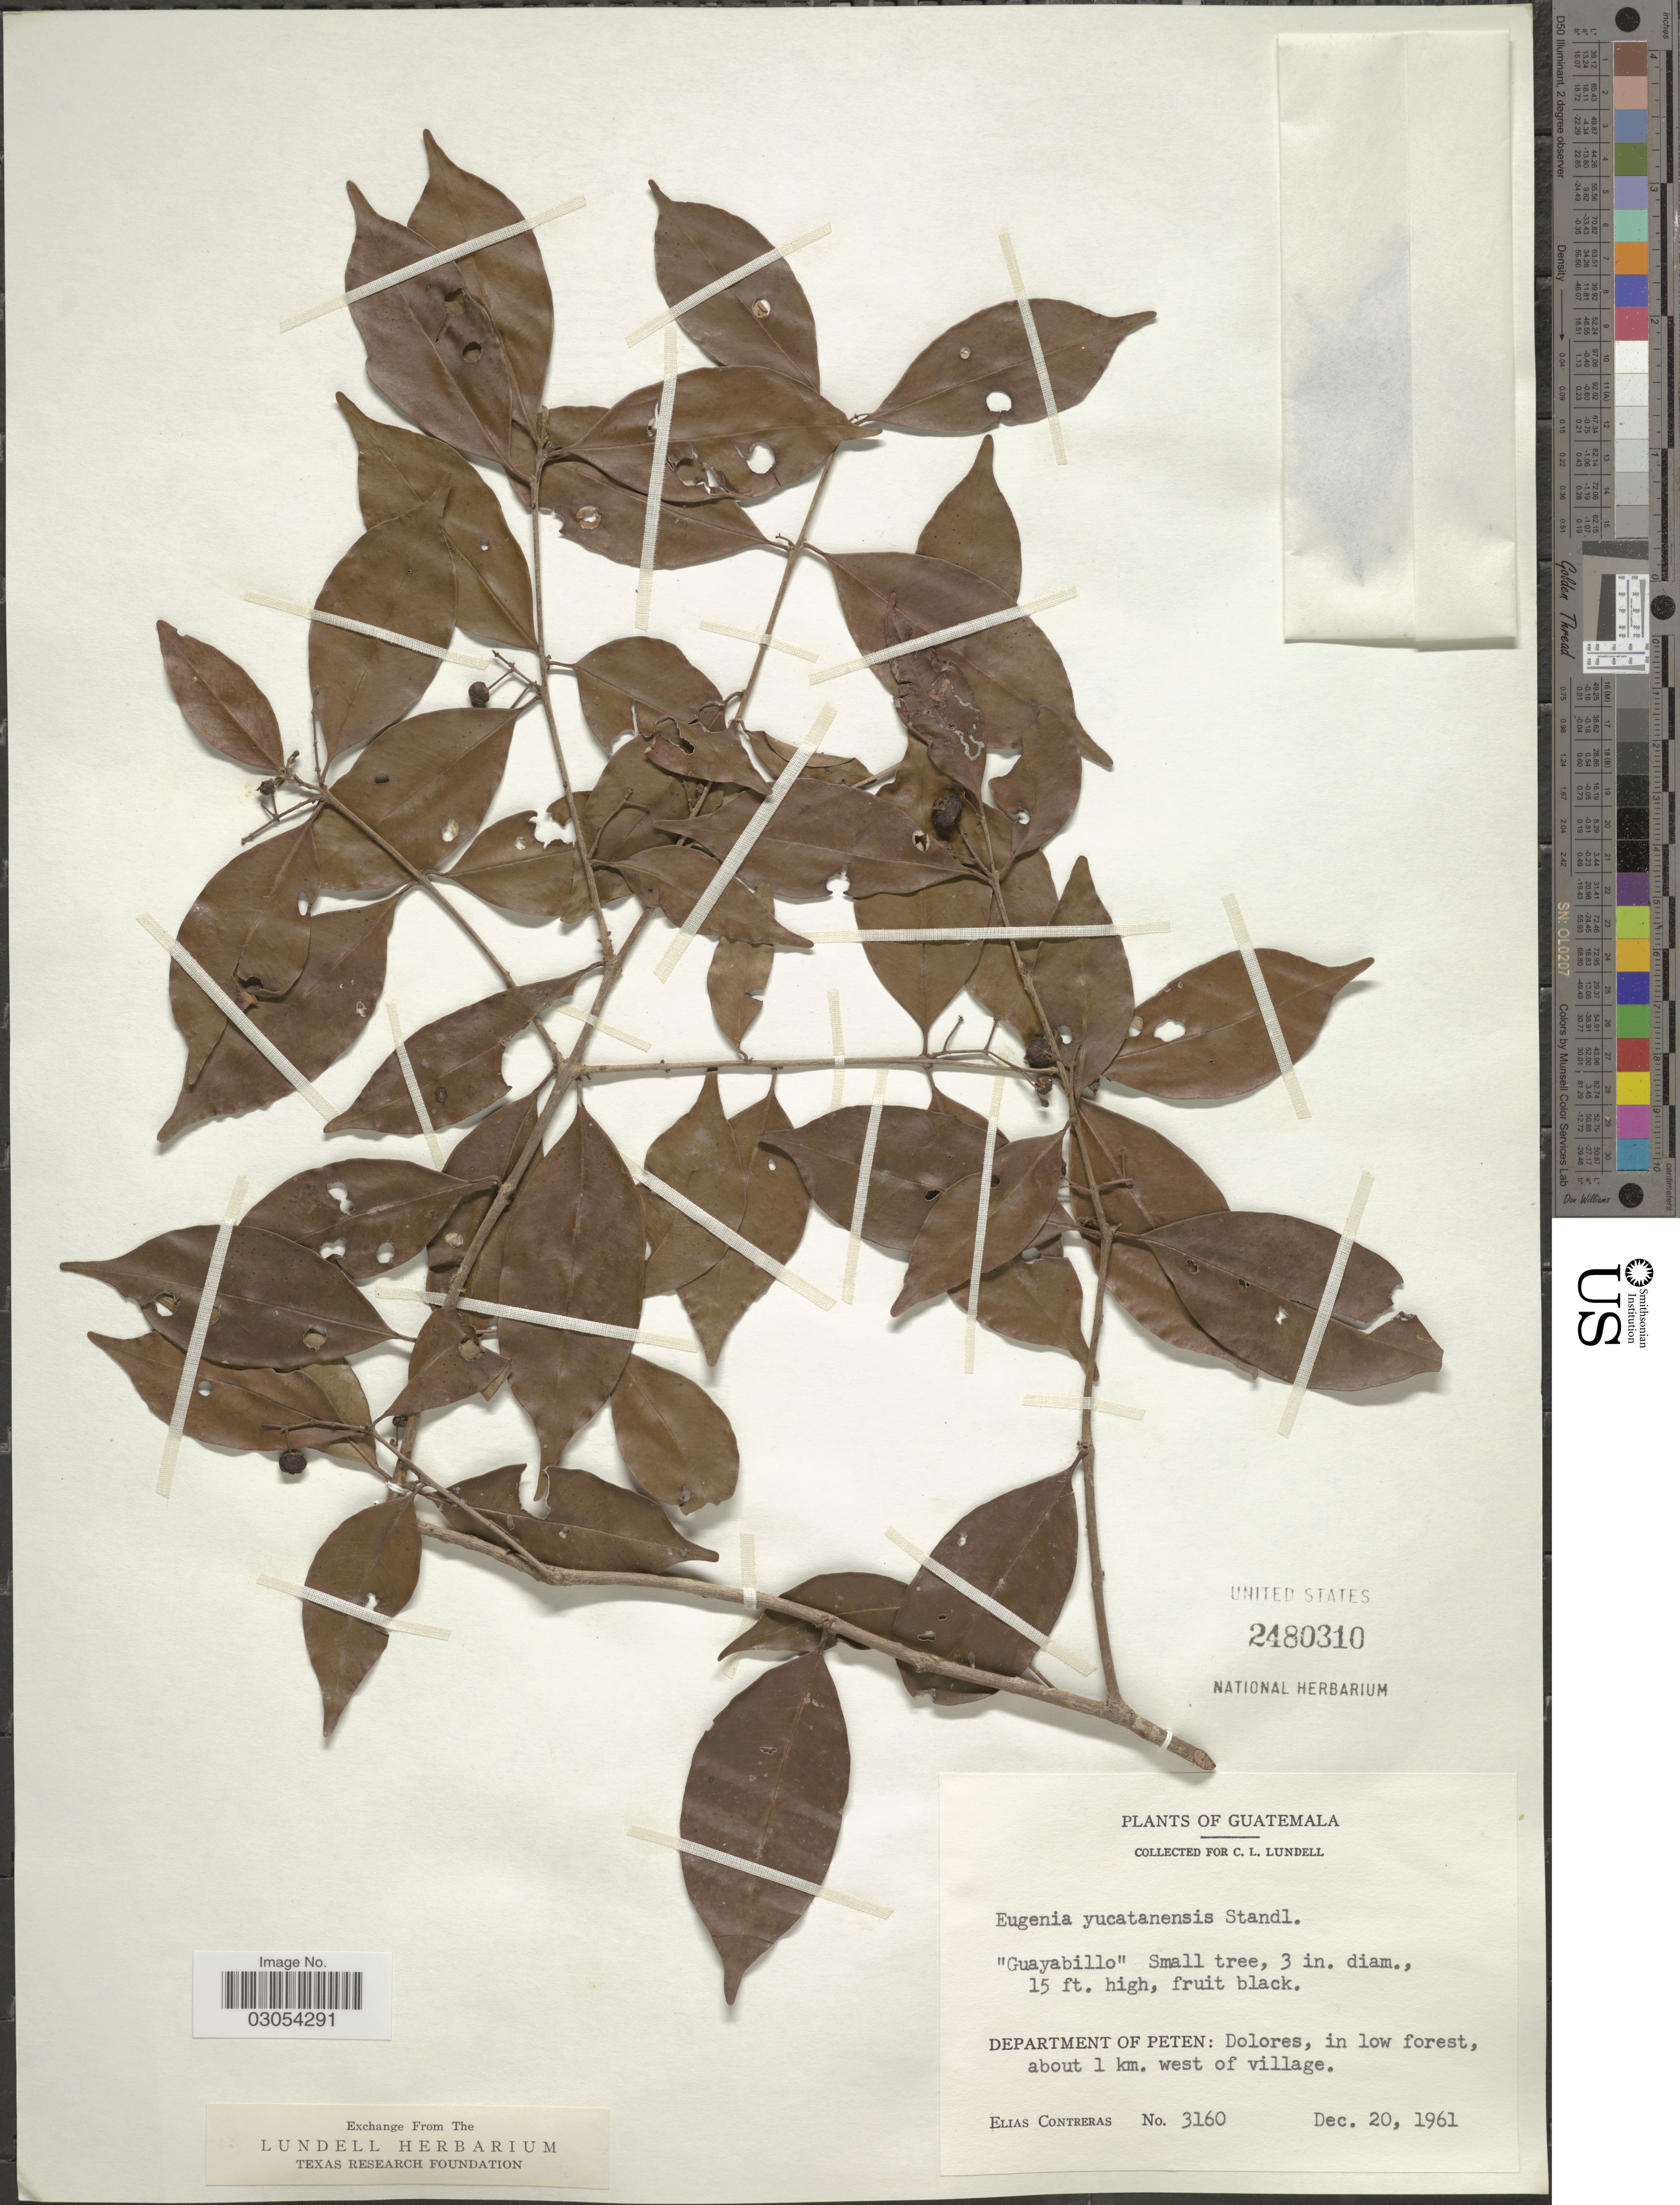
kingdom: Plantae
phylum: Tracheophyta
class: Magnoliopsida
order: Myrtales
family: Myrtaceae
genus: Eugenia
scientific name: Eugenia yucatanensis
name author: Standl.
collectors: E. Contreras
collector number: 3160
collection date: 1961-12-20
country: Guatemala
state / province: El Petén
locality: Department of Peten: Dolores, in low forest, about 1 km. west of village.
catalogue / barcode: US 2480310